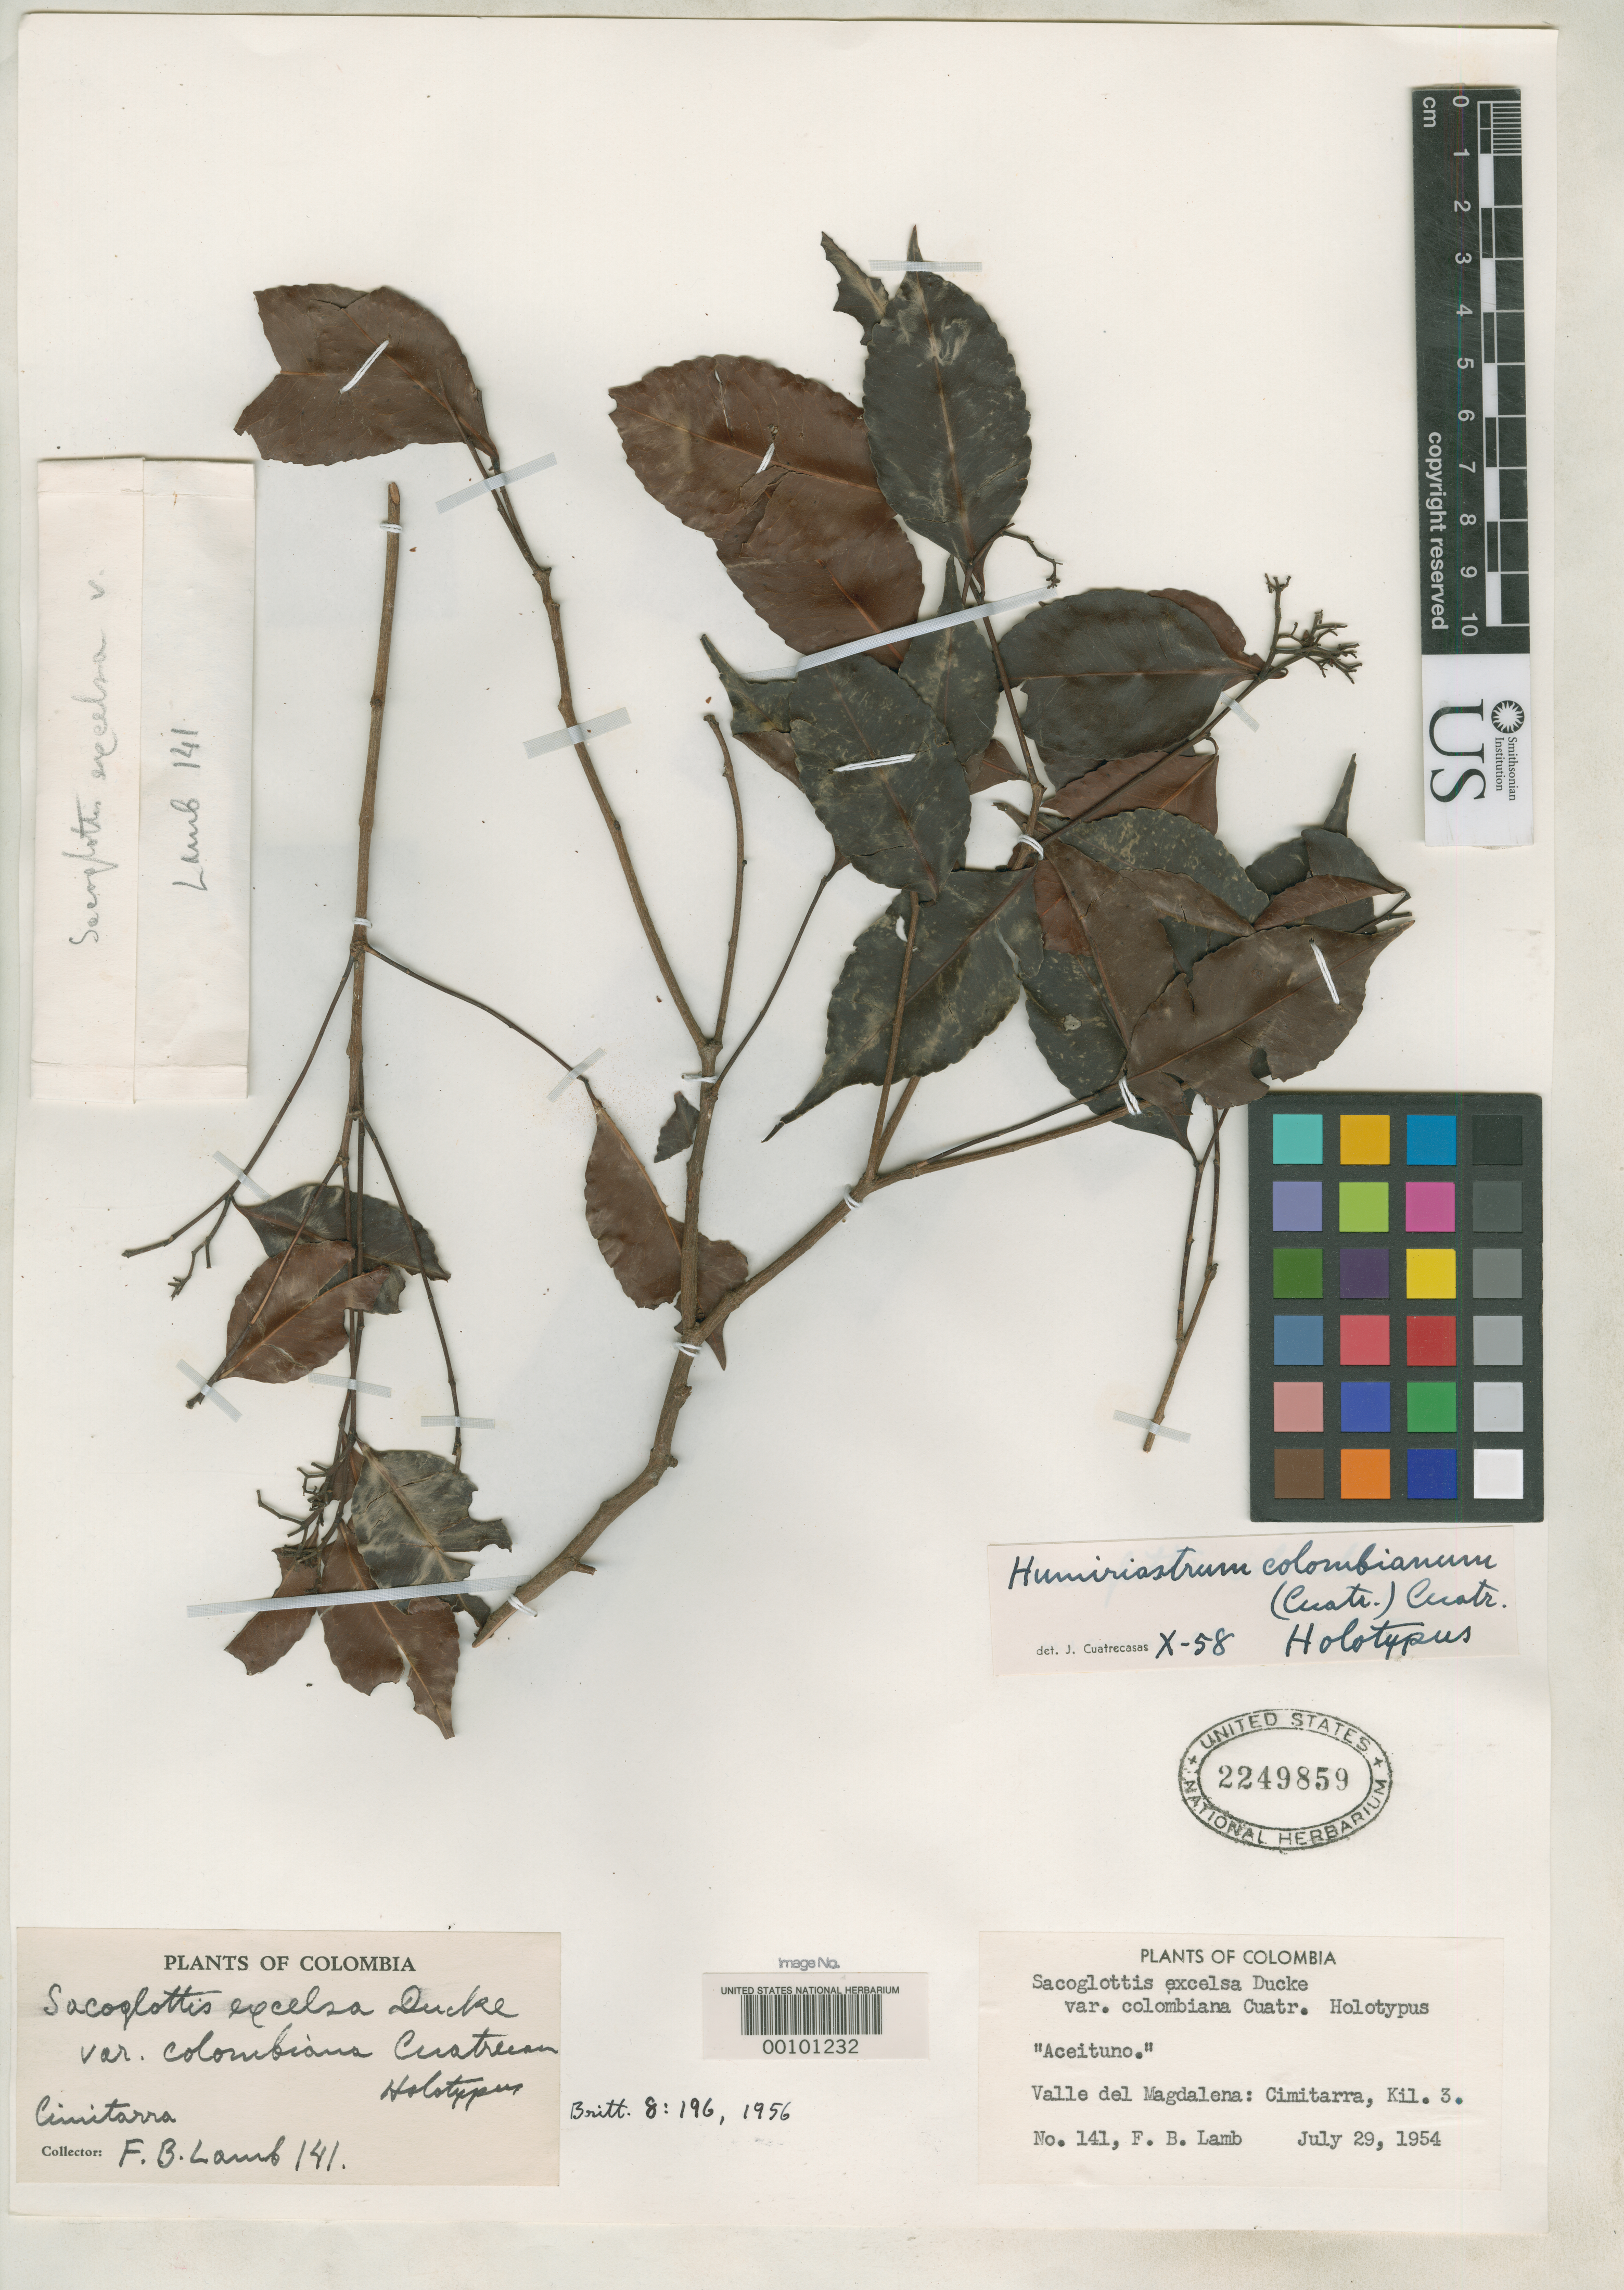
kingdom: Plantae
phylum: Tracheophyta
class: Magnoliopsida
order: Malpighiales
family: Humiriaceae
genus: Sacoglottis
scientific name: Sacoglottis excelsa var. colombiana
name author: Cuatrec.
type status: Holotype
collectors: F. B. Lamb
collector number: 141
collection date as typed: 29 Jul 1954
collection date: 1954-07-29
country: Colombia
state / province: Magdalena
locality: Cimitarra.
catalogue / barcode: US 2249859